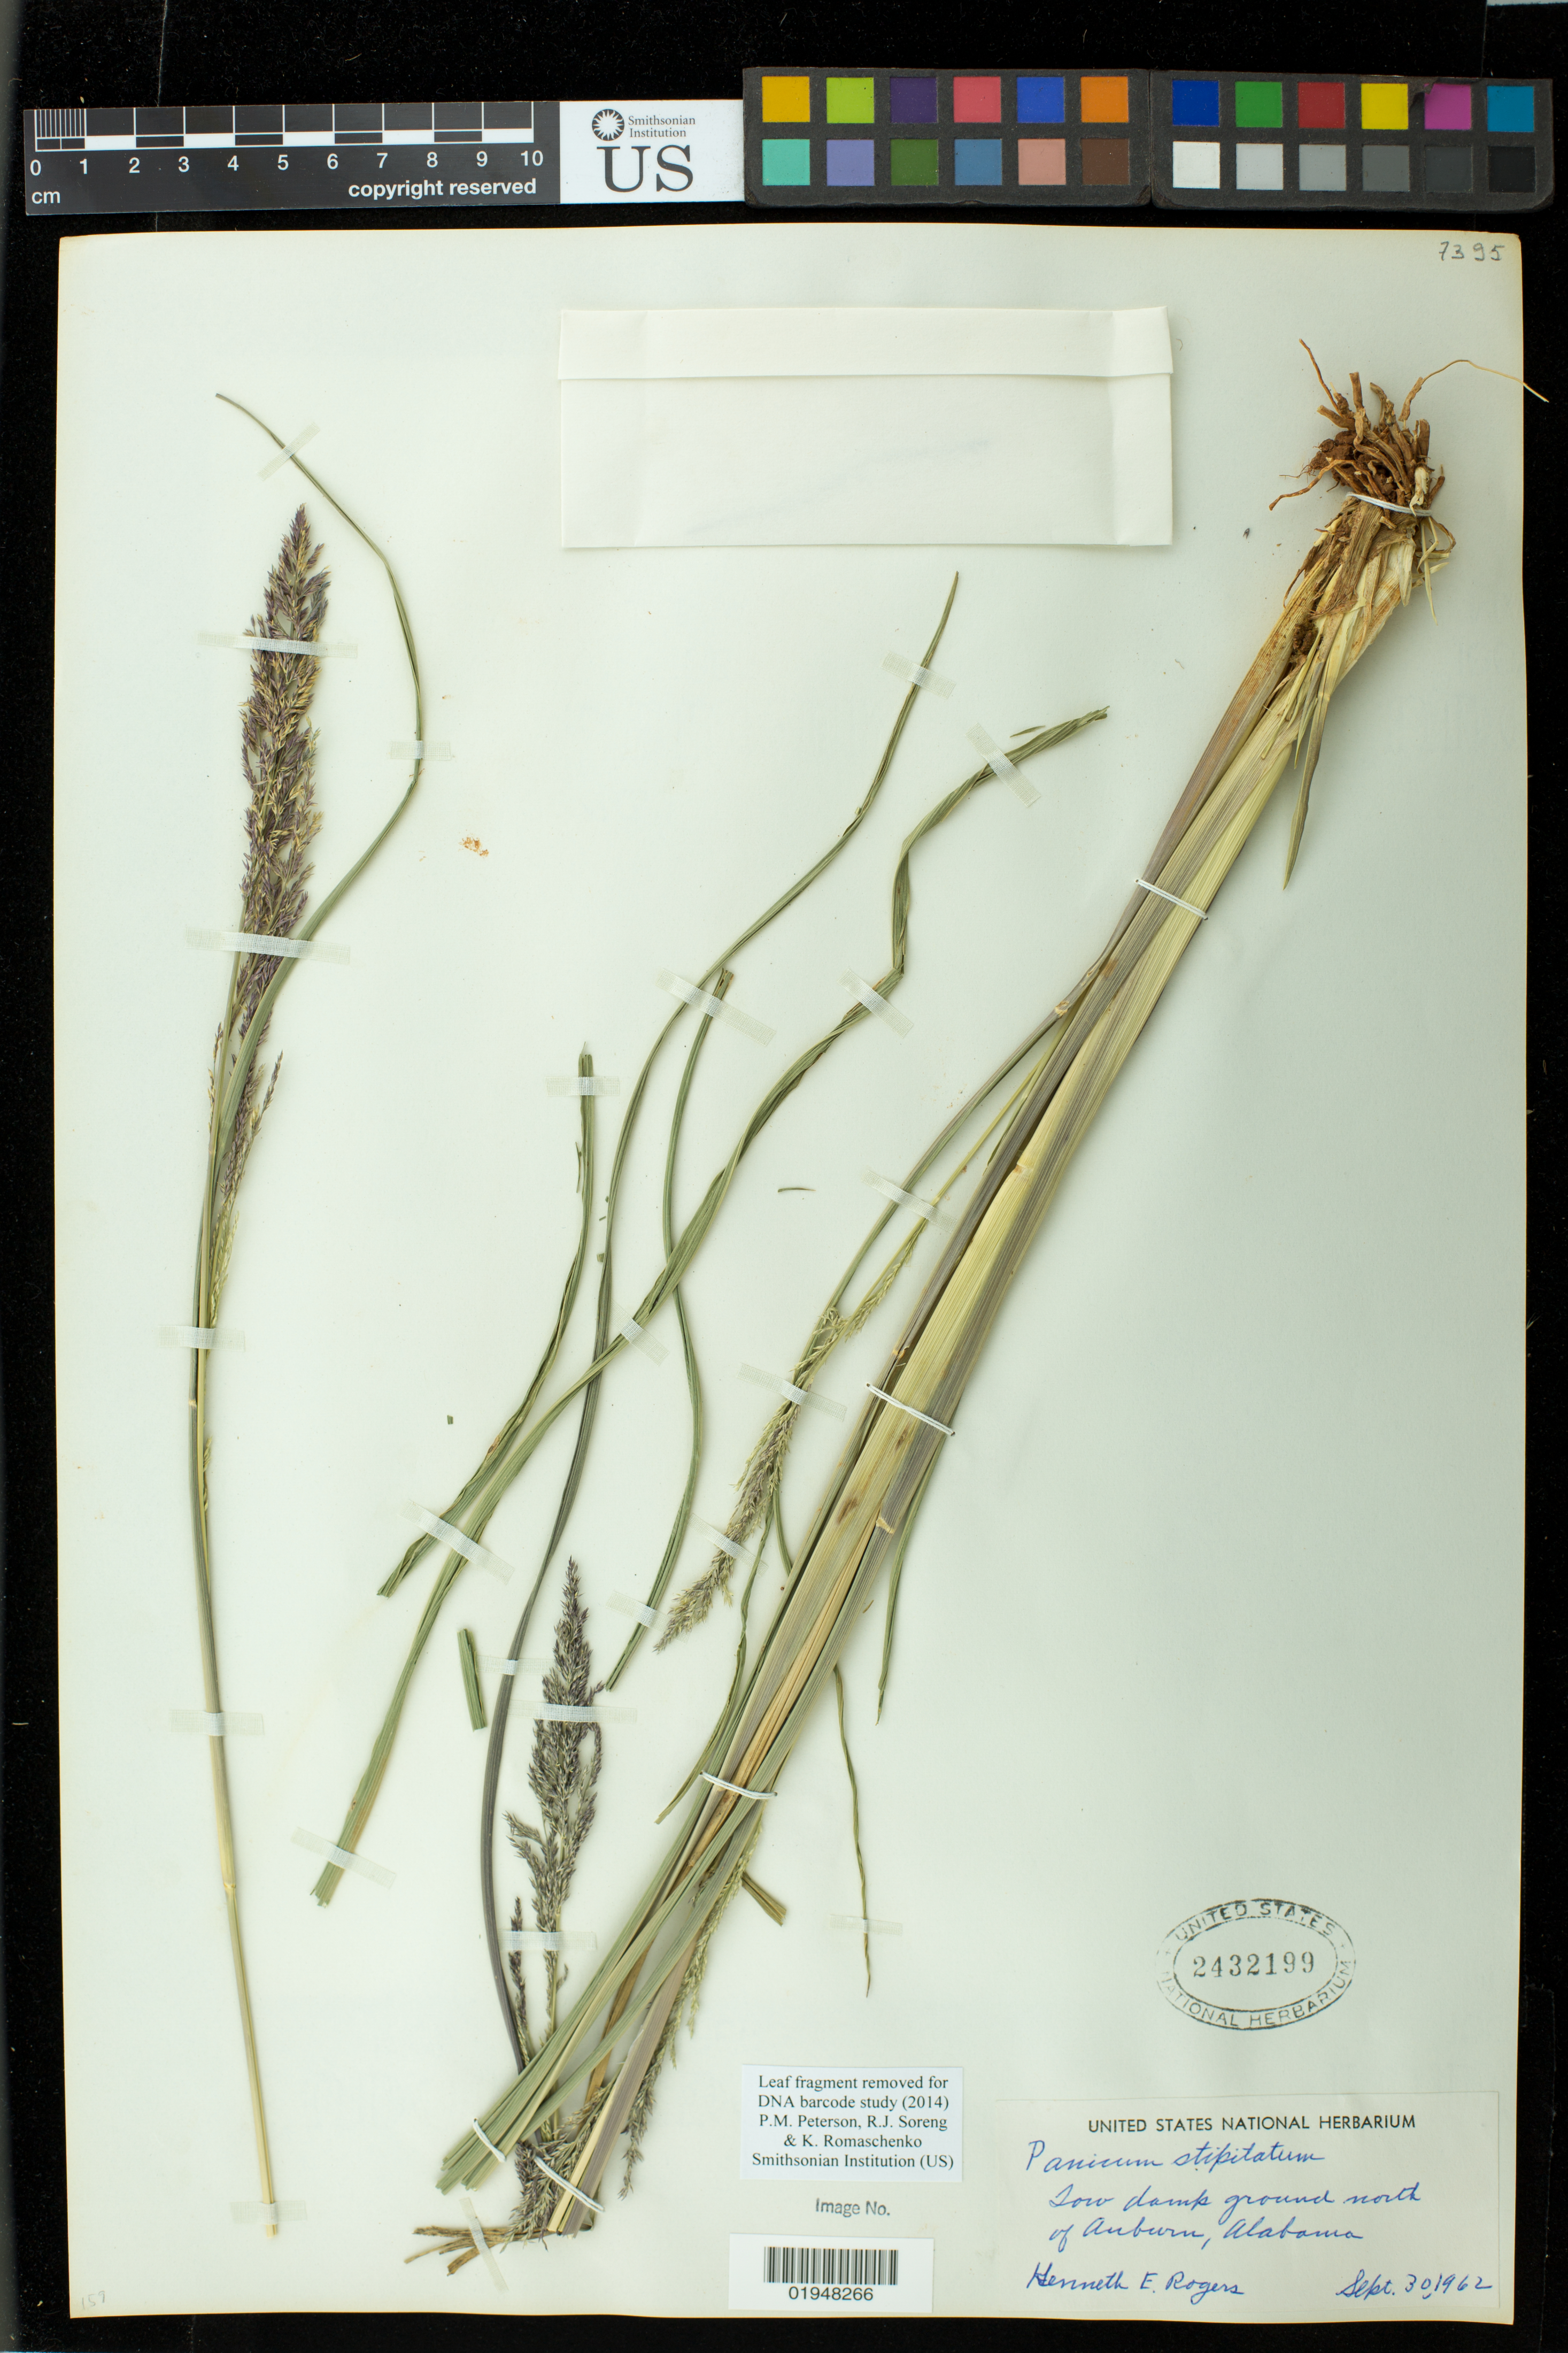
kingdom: Plantae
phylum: Tracheophyta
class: Liliopsida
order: Poales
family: Poaceae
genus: Panicum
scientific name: Panicum stipitatum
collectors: K. Rogers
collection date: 1962-09-30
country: United States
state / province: Alabama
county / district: Lee County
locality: North of Auburn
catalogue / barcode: US 2432199